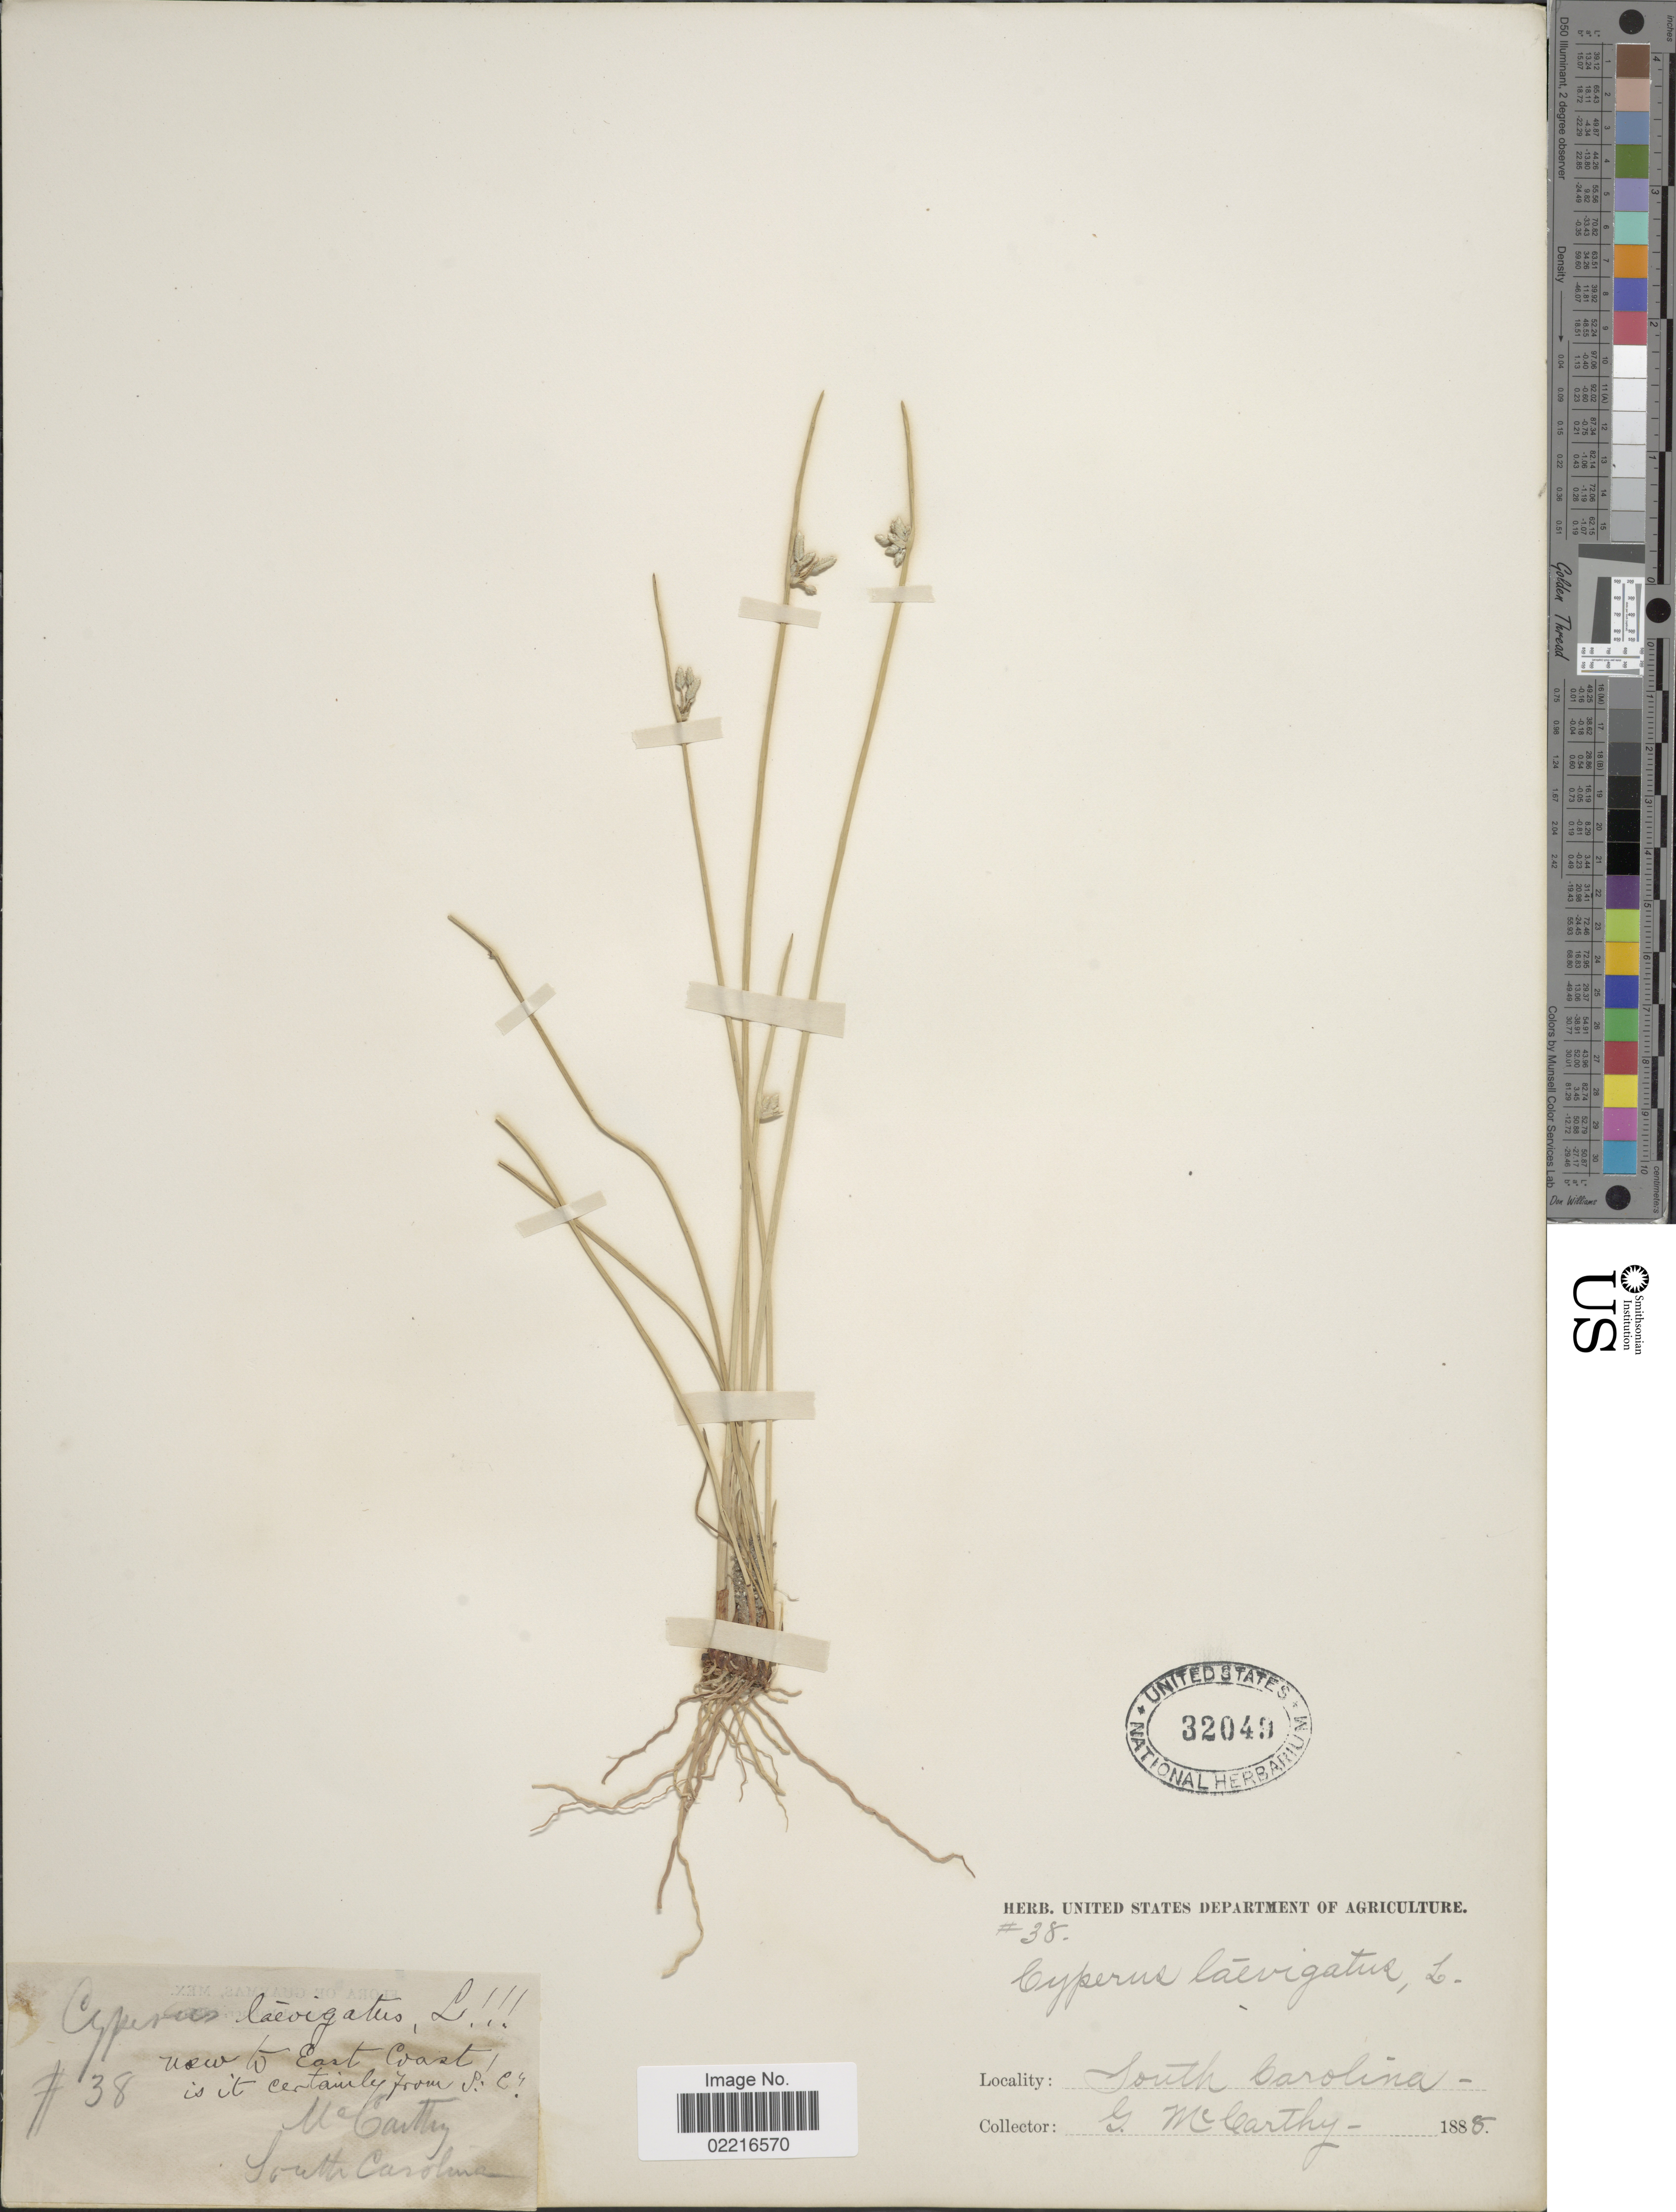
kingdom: Plantae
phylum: Tracheophyta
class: Liliopsida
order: Poales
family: Cyperaceae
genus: Cyperus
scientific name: Cyperus laevigatus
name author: L.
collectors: G. McCarthy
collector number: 38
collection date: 1888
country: United States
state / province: South Carolina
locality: View to East Coast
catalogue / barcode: US 32049